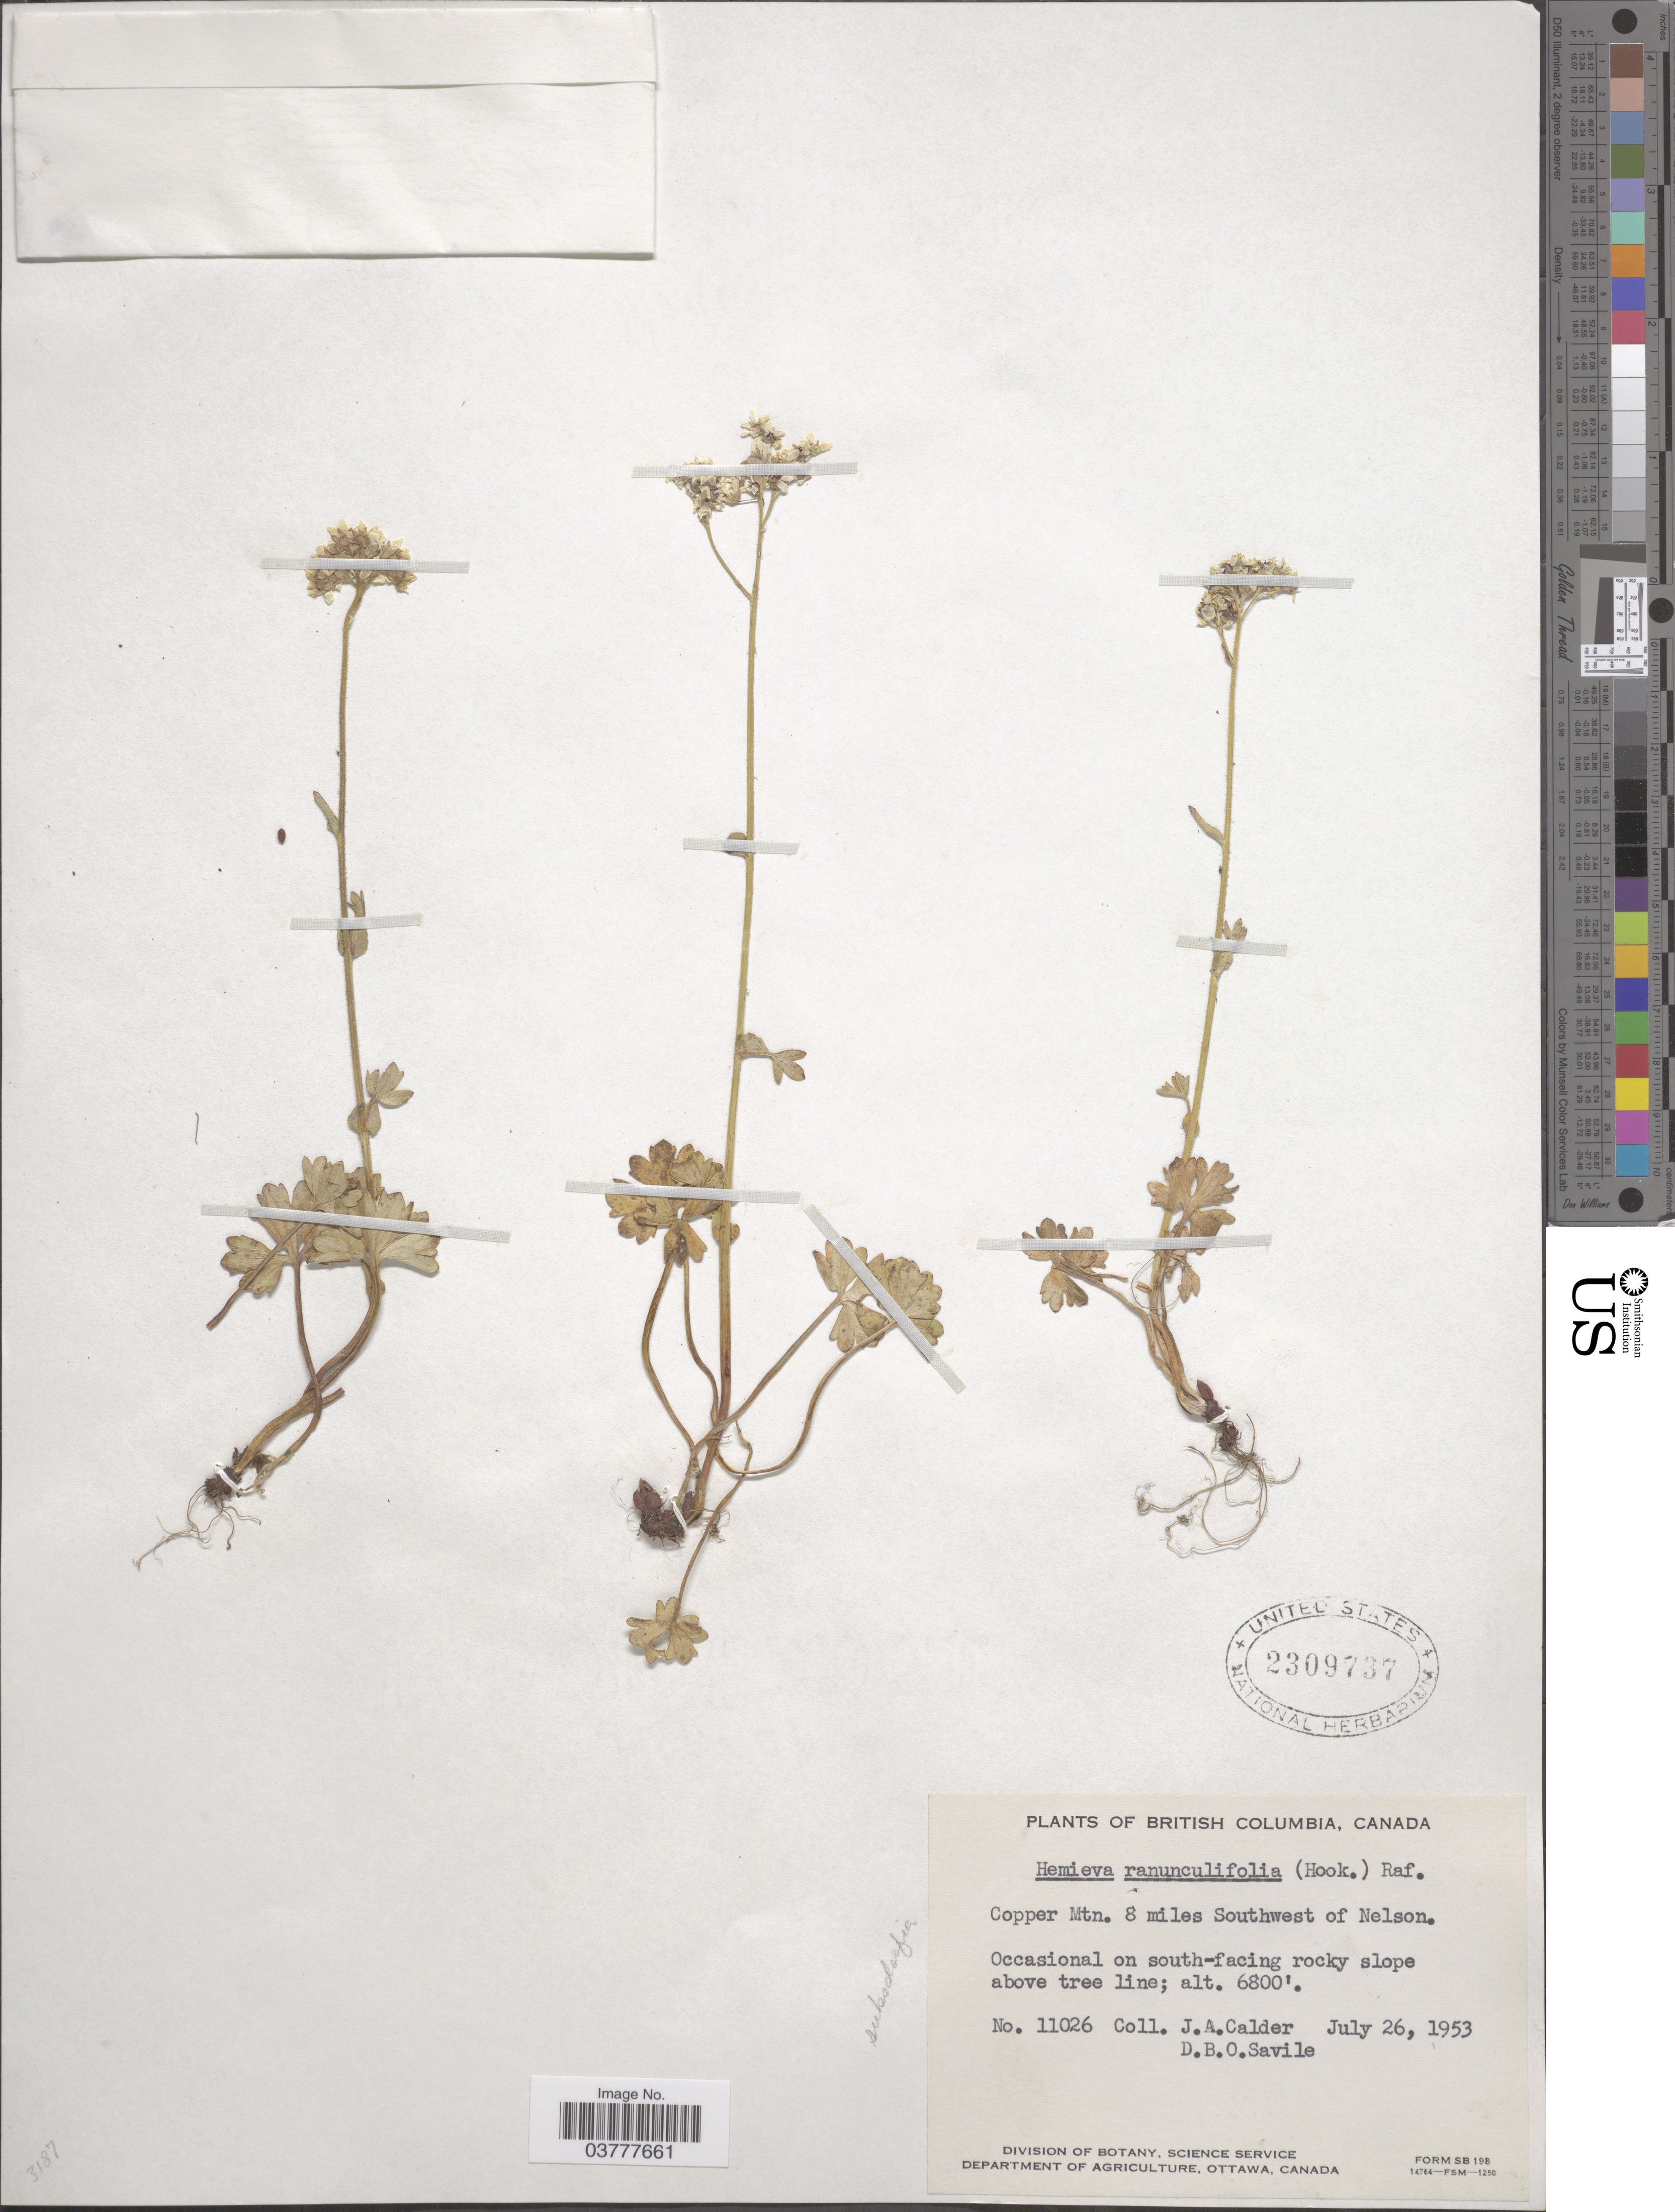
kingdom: Plantae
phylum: Tracheophyta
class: Magnoliopsida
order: Saxifragales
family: Saxifragaceae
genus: Hemieva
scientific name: Hemieva ranunculifolia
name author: (Hook.) Raf.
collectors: J. A. Calder & D. Savile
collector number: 11026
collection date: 1953-07-26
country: Canada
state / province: British Columbia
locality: Copper Mtn. 8 miles Southwest of Nelson.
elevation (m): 2073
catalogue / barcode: US 2309737